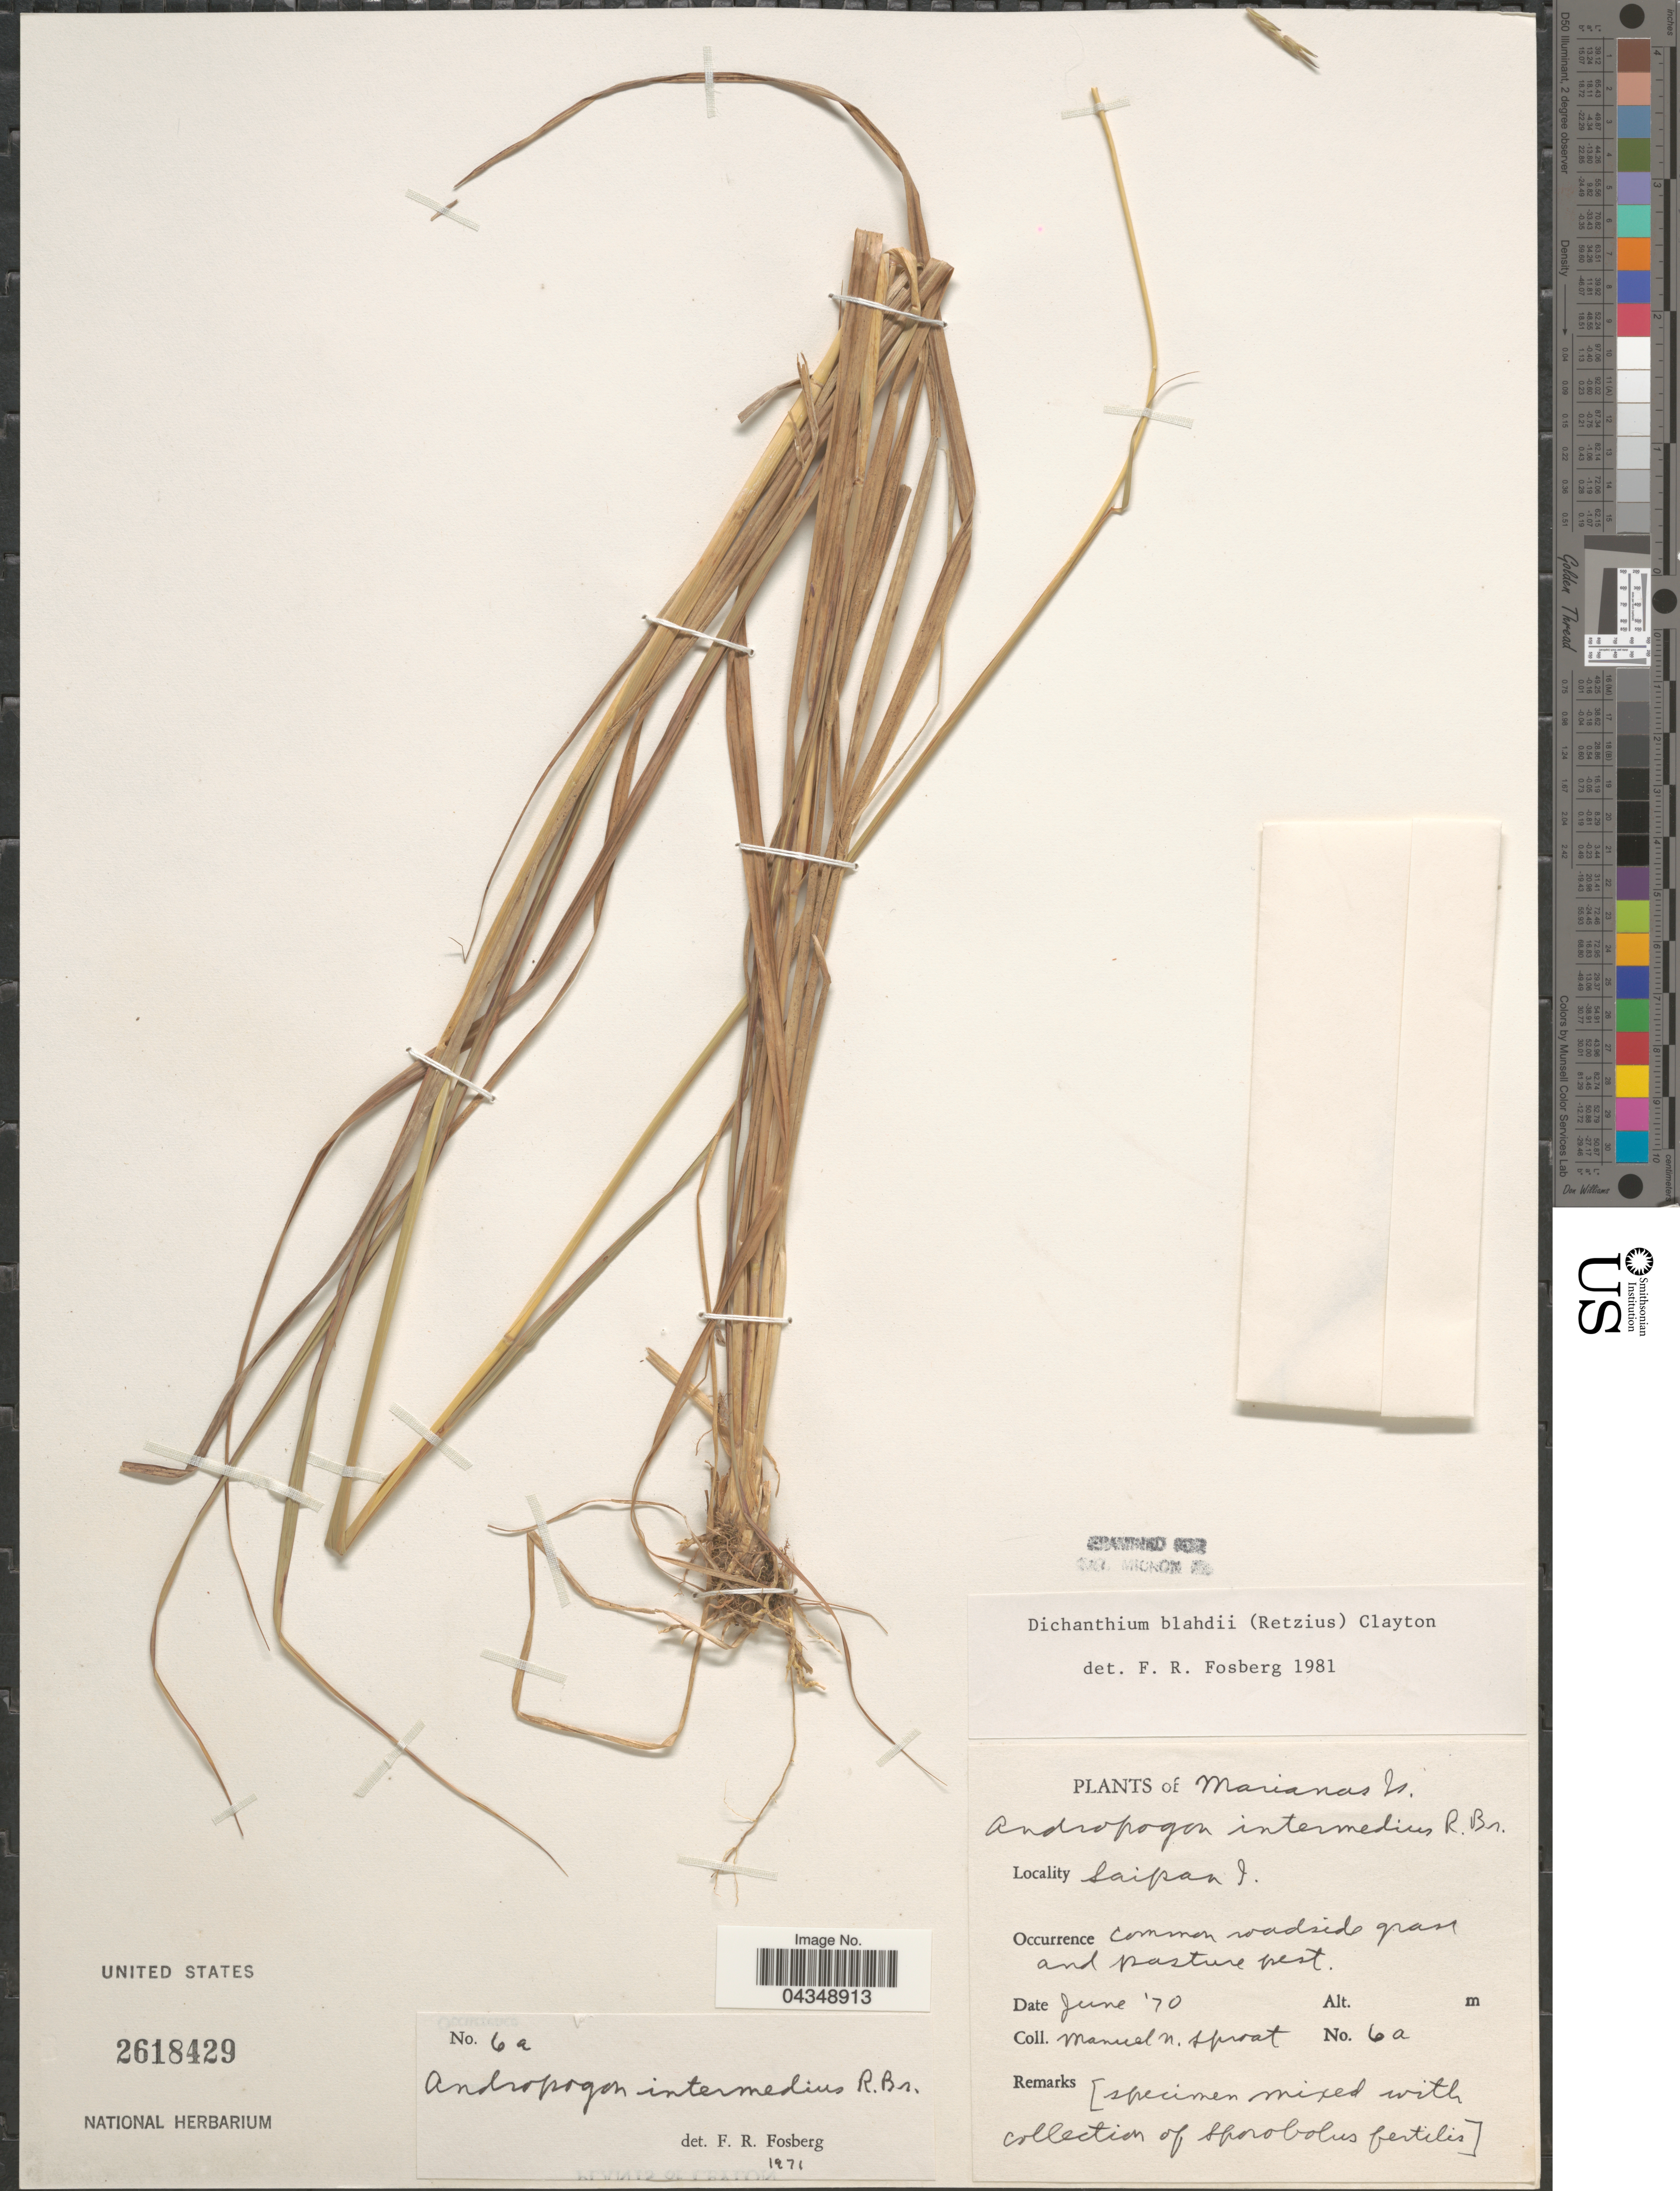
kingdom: Plantae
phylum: Tracheophyta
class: Liliopsida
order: Poales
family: Poaceae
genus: Bothriochloa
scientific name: Bothriochloa bladhii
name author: (Retz.) S.T. Blake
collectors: M. Sproat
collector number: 6a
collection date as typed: Transcribed d/m/y: /6/70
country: Northern Mariana Islands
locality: Marianas Is. Saipan I.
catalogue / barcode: US 2618429